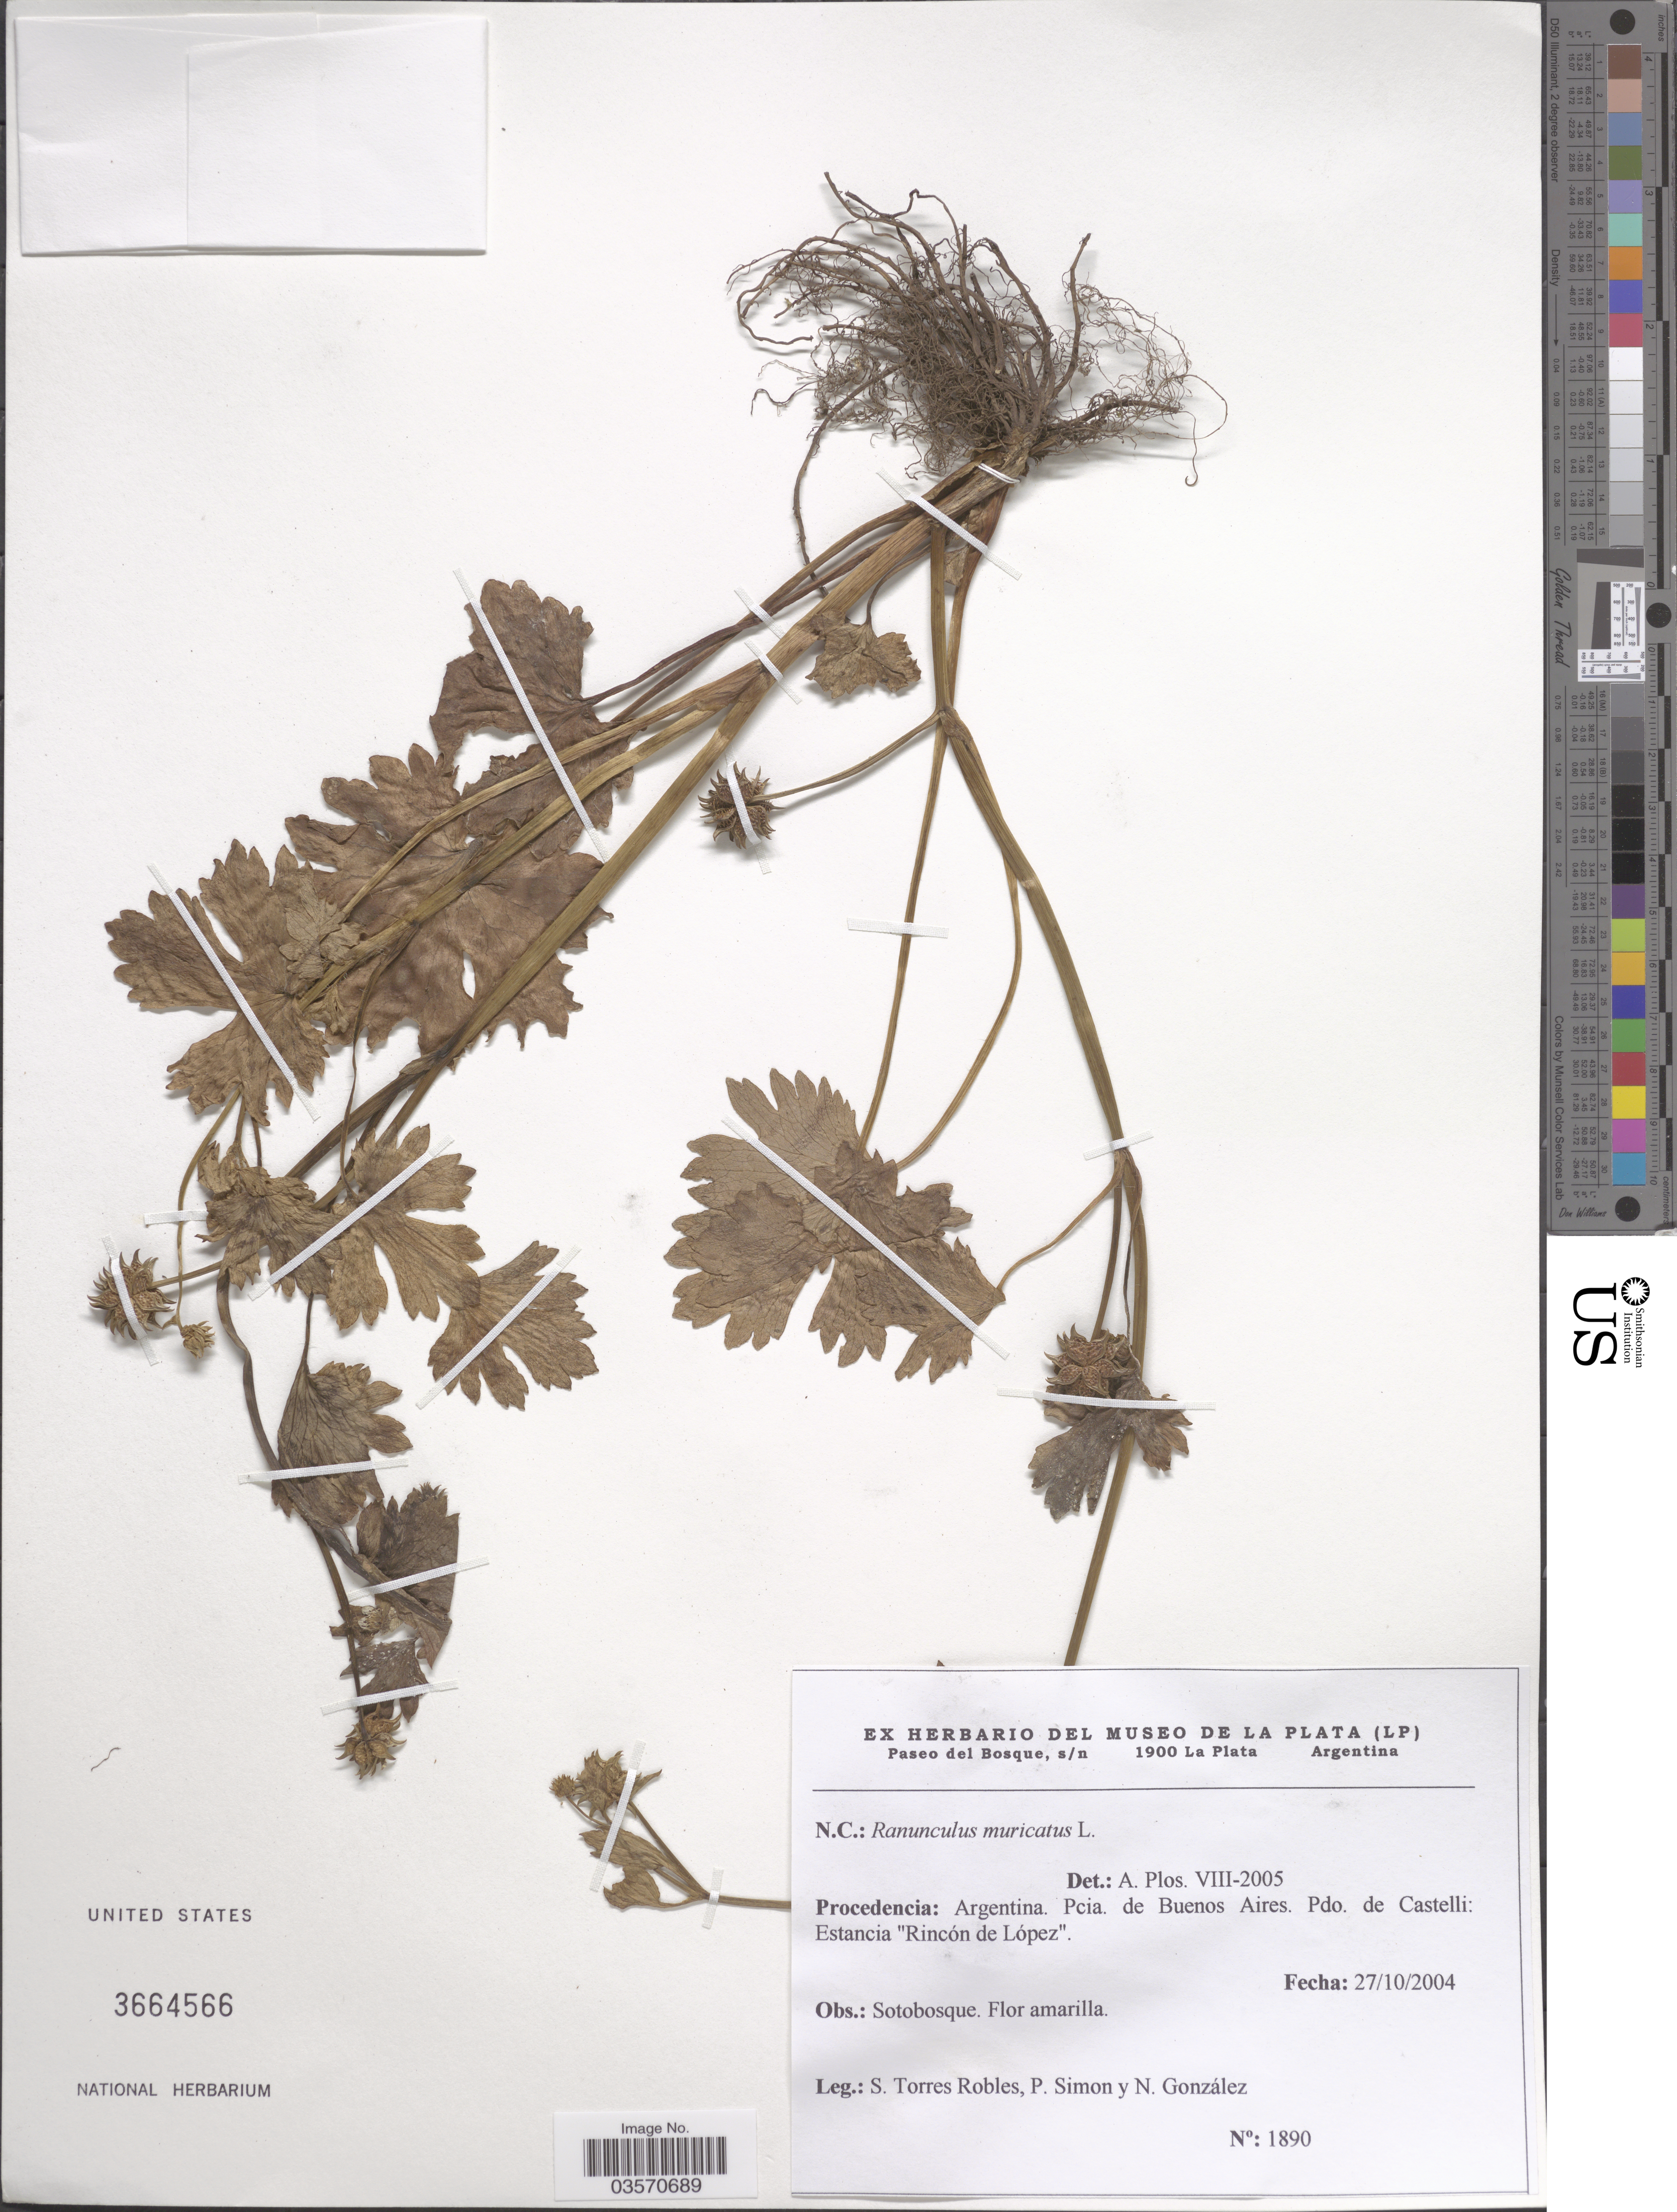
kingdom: Plantae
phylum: Tracheophyta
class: Magnoliopsida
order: Ranunculales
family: Ranunculaceae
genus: Ranunculus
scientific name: Ranunculus muricatus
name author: L.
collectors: S. Torres Robles, P. Simon & N. Gonzalez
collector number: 1890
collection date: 2004-10-27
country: Argentina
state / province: Buenos Aires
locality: Pdo. de Castelli: Estancia 'Rincón de López'.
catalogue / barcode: US 3664566